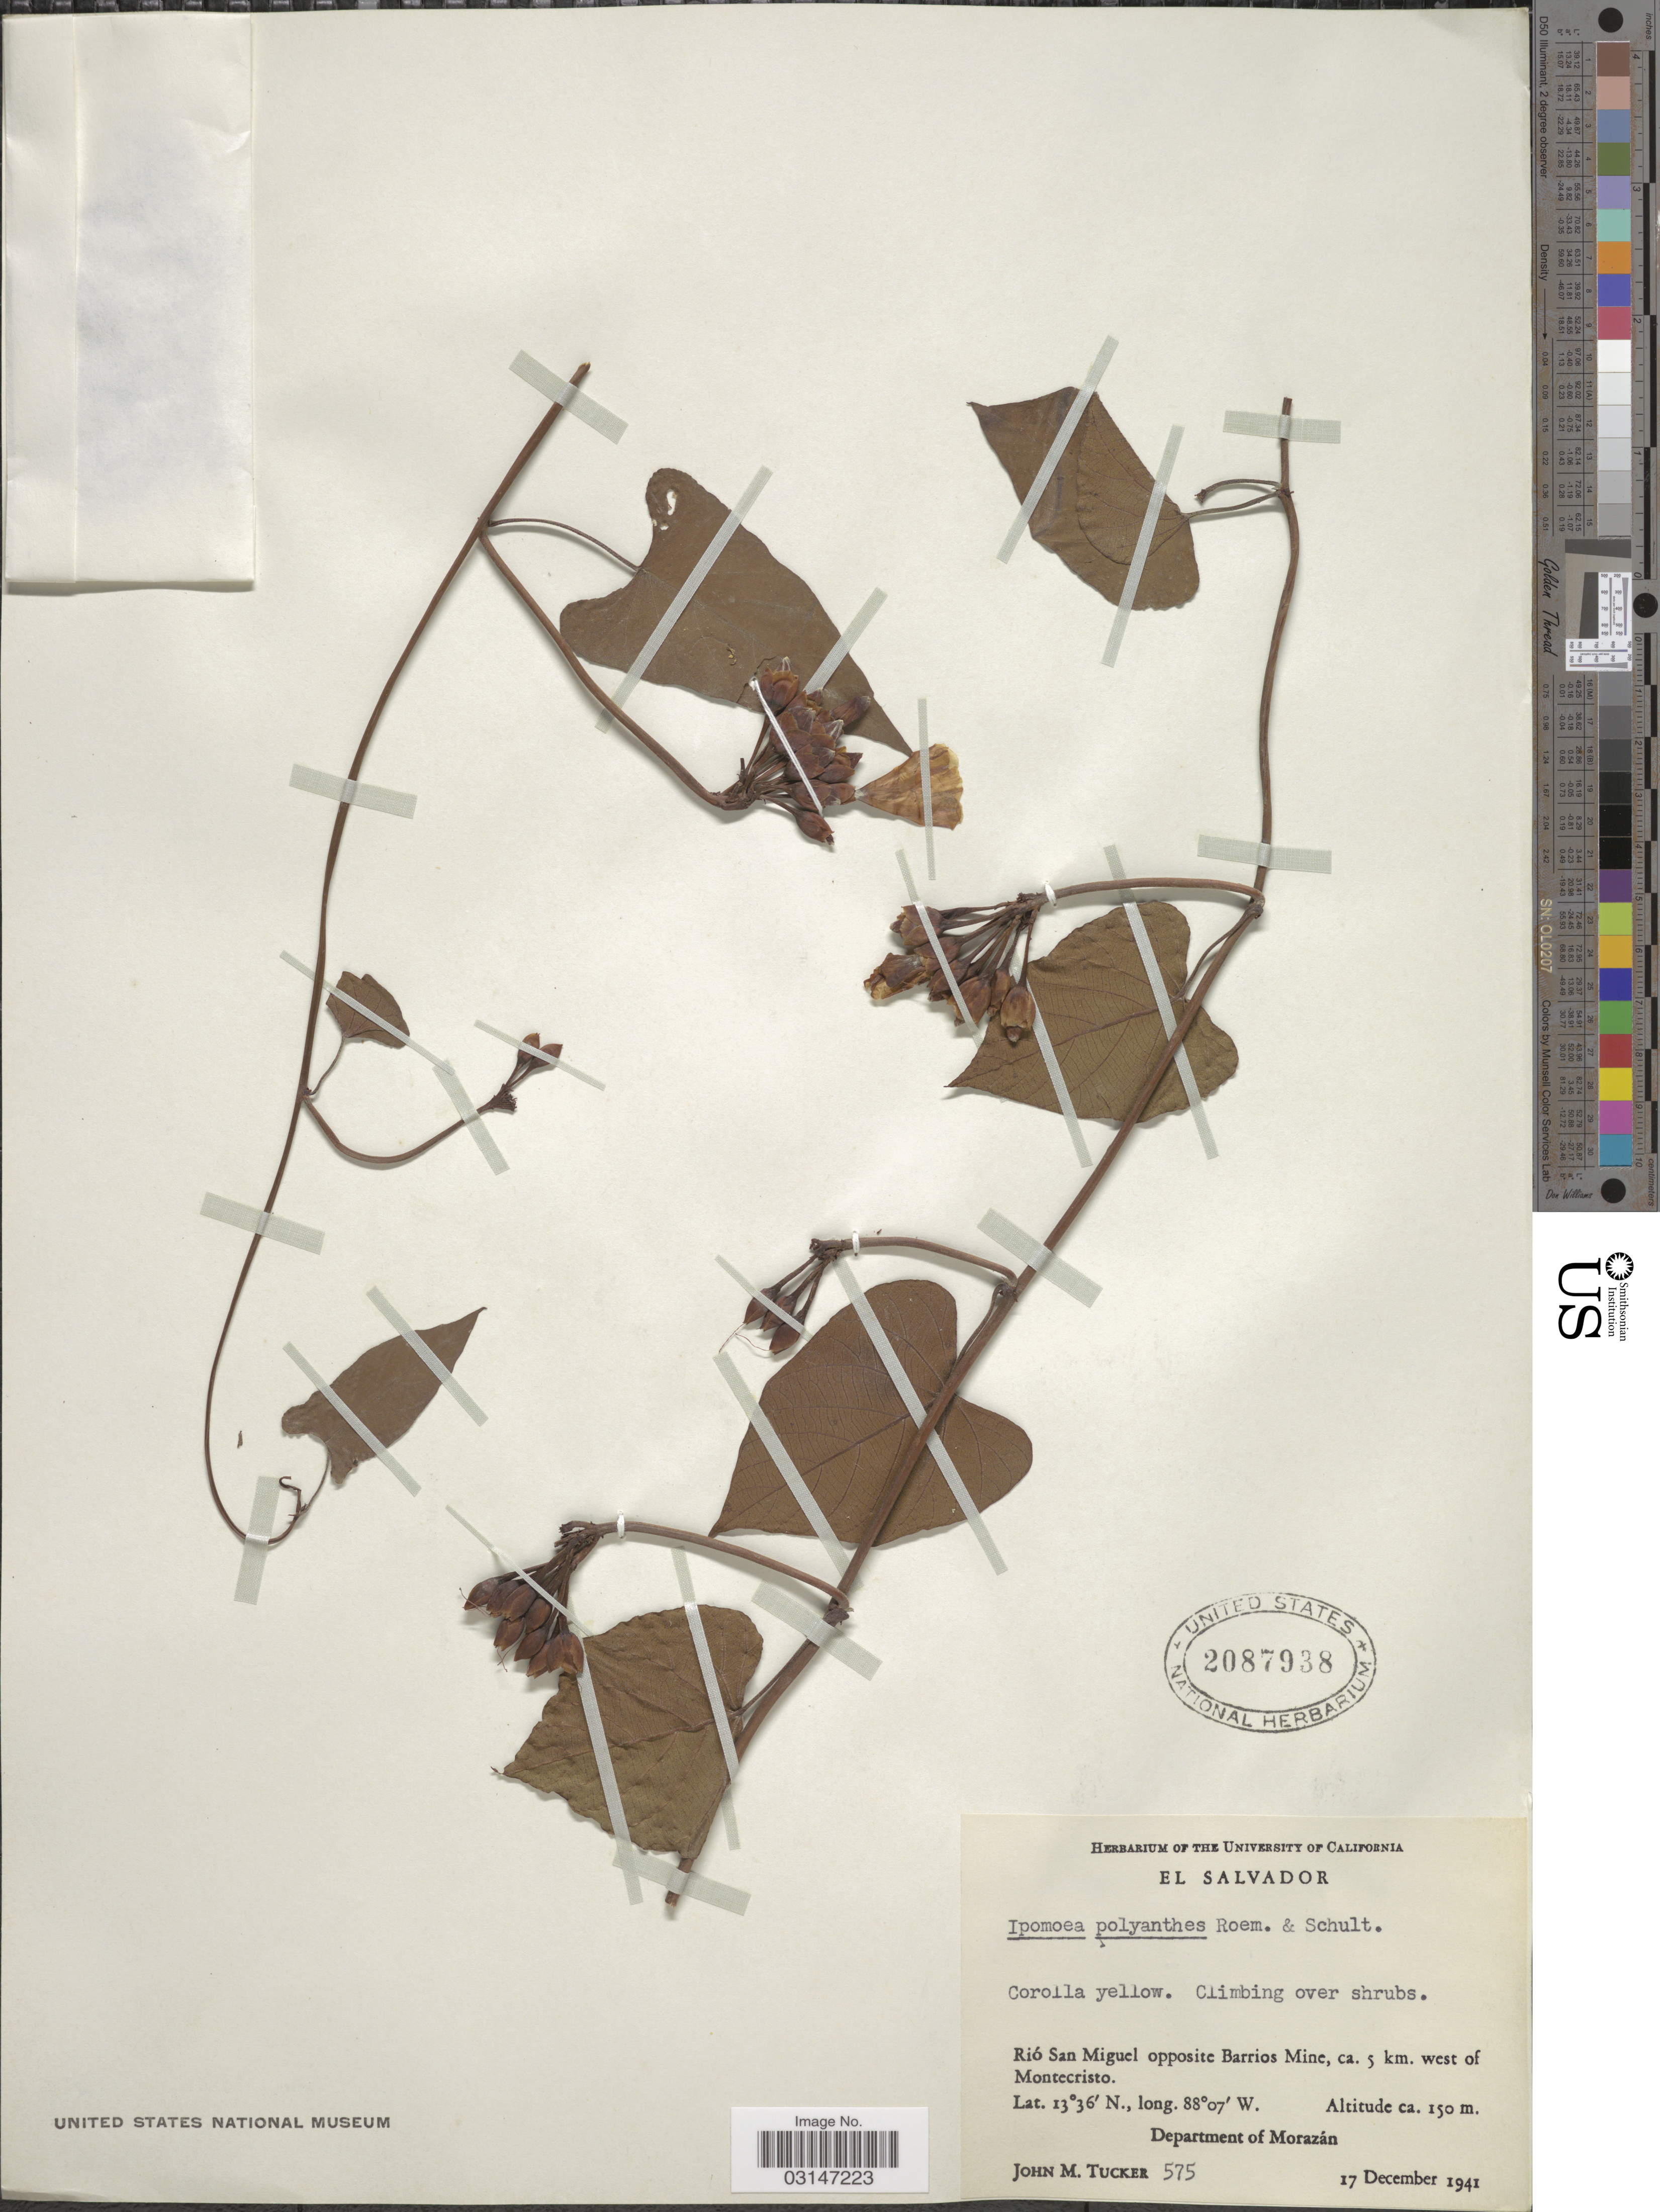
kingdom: Plantae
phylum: Tracheophyta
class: Magnoliopsida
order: Solanales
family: Convolvulaceae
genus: Camonea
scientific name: Camonea umbellata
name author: (L.) A. R. Simões & Staples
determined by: Strong, Mark T., (BOT), Smithsonian Institution - National Museum of Natural History (UNITED STATES)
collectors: J. M. Tucker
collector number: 575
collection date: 1941-12-17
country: El Salvador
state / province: Morazan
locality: Rió San Miguel opposite Barrios Mine, ca. 5 km. west of Montecristo, Department of Morazán.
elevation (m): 150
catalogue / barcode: US 2087938